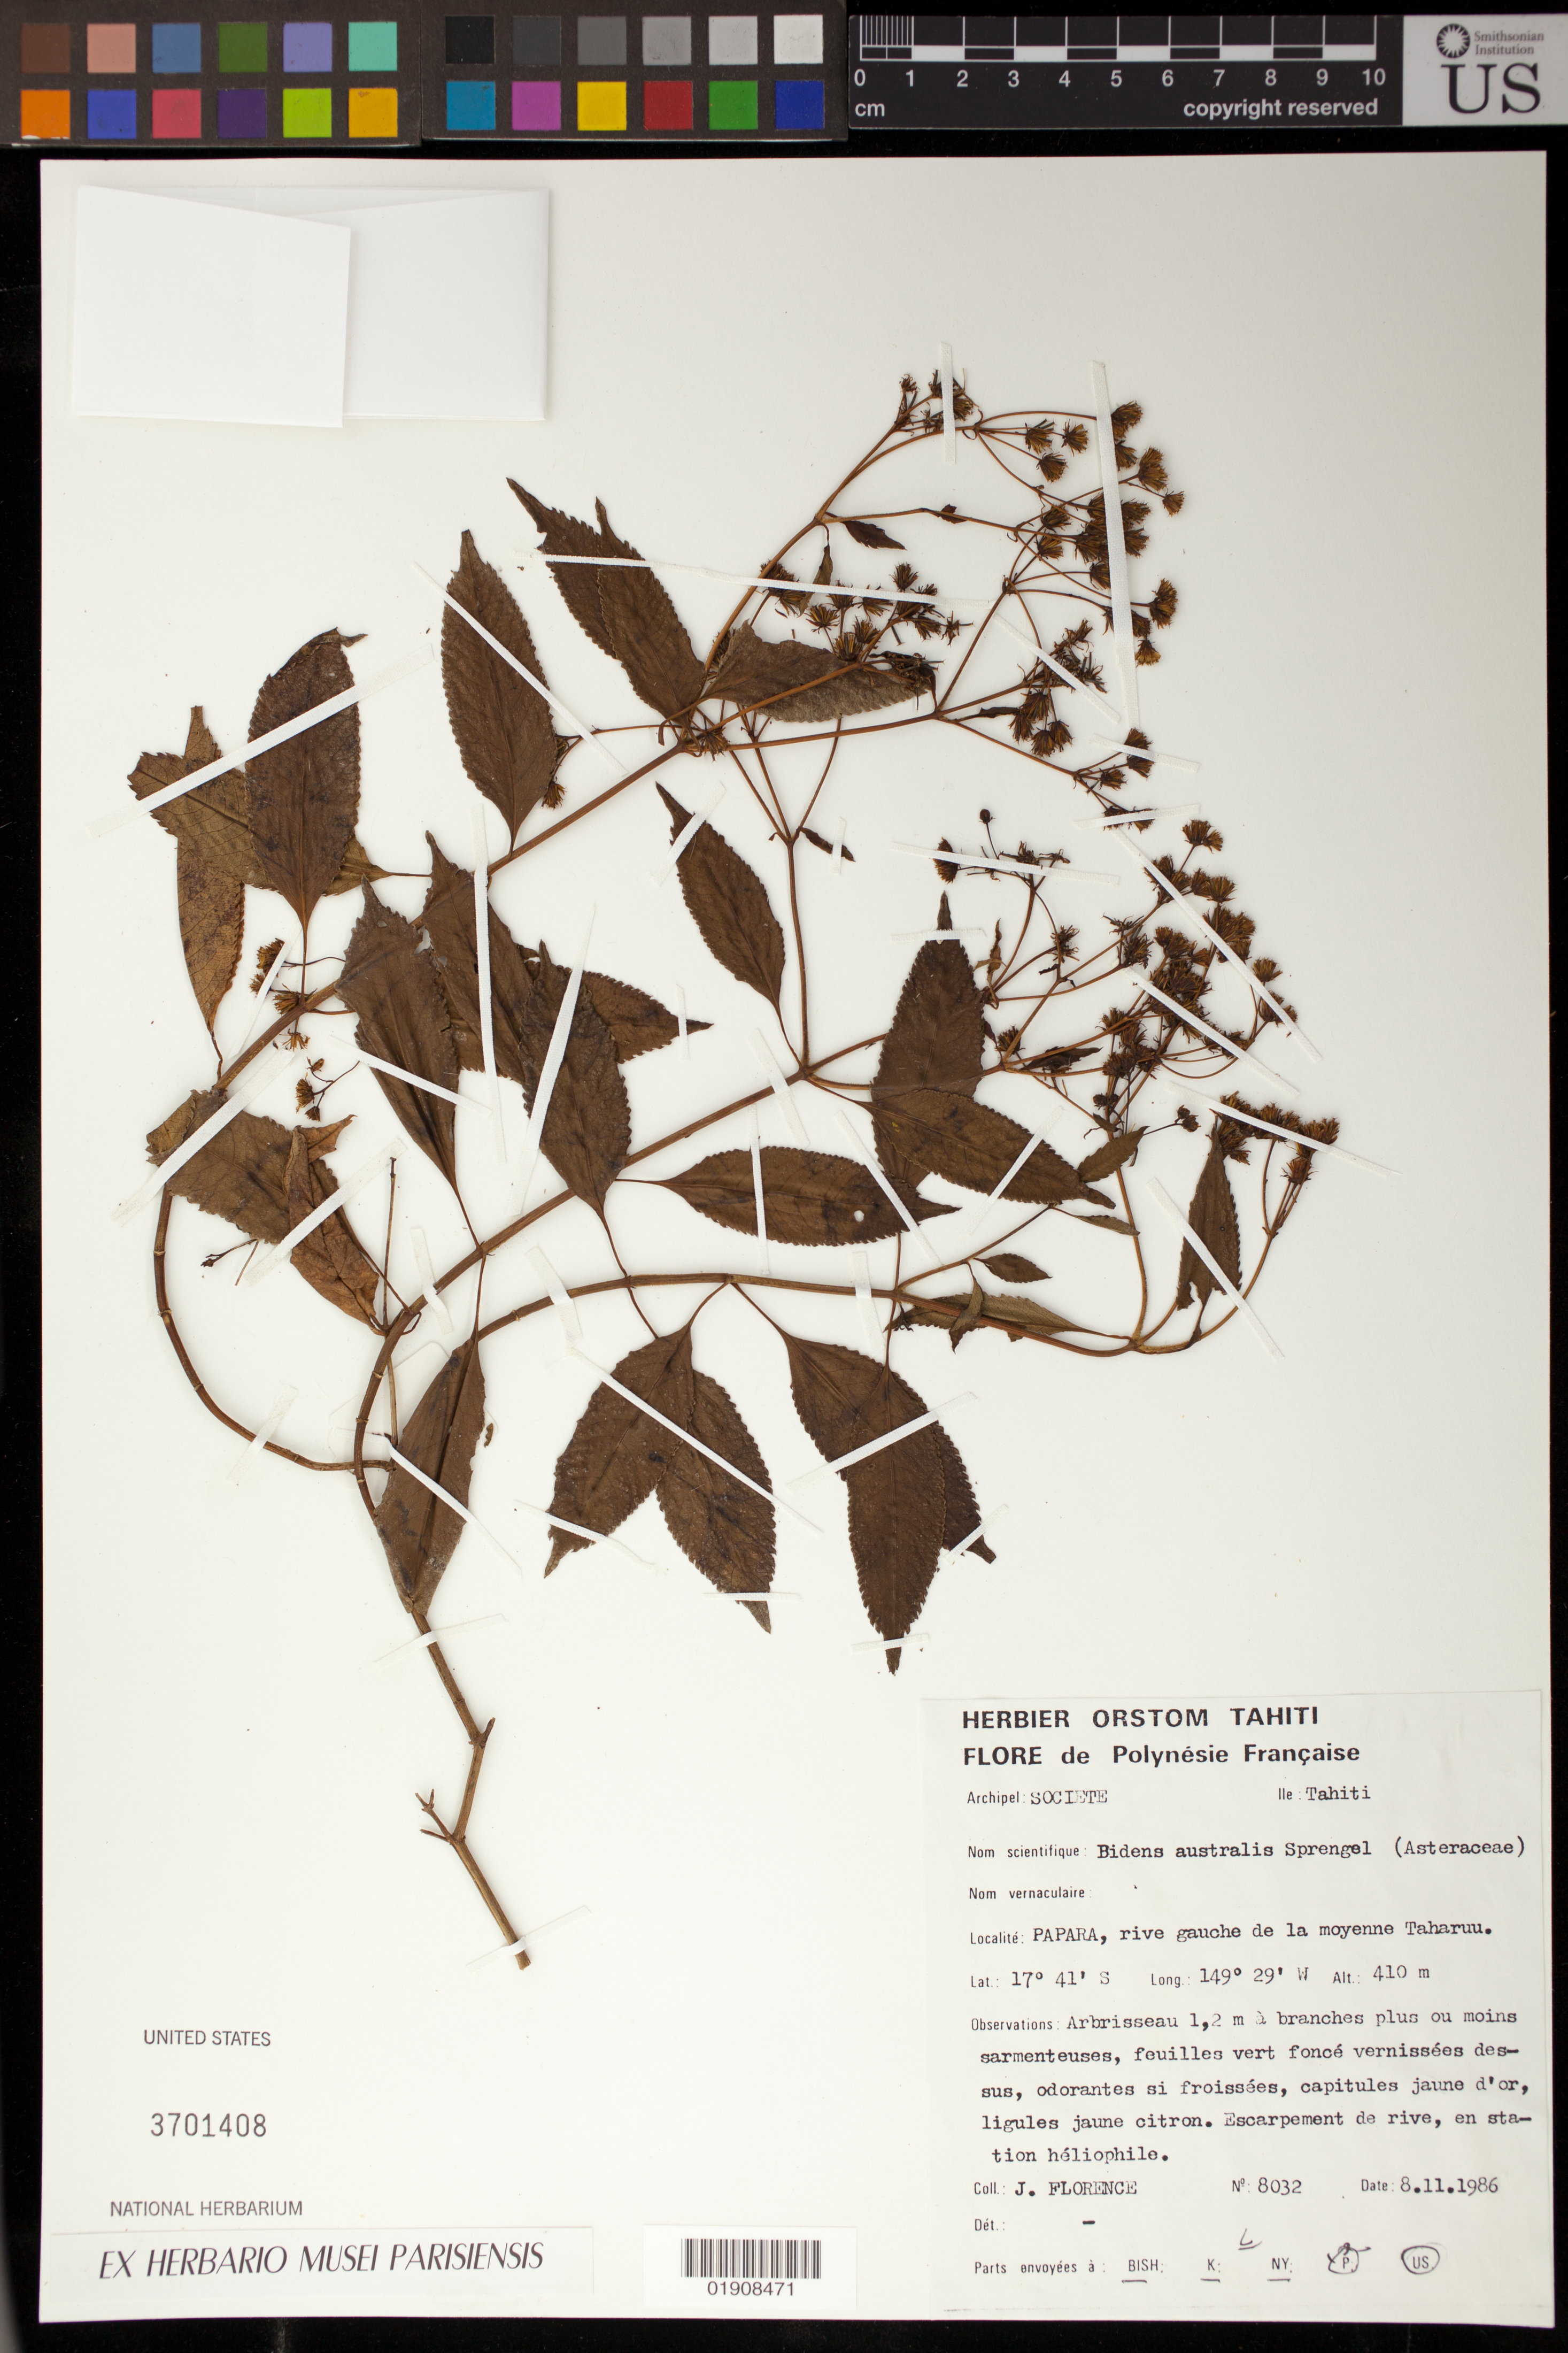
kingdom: Plantae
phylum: Tracheophyta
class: Magnoliopsida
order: Asterales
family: Asteraceae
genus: Bidens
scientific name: Bidens australis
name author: Spreng.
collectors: J. Florence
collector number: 8032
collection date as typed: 8.11.1986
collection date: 1986-11-08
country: French Polynesia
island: Tahiti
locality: Papara, rive gauche de la moyenne Taharuu.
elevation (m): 410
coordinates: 17 41 S, 149 29 W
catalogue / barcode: US 3701408